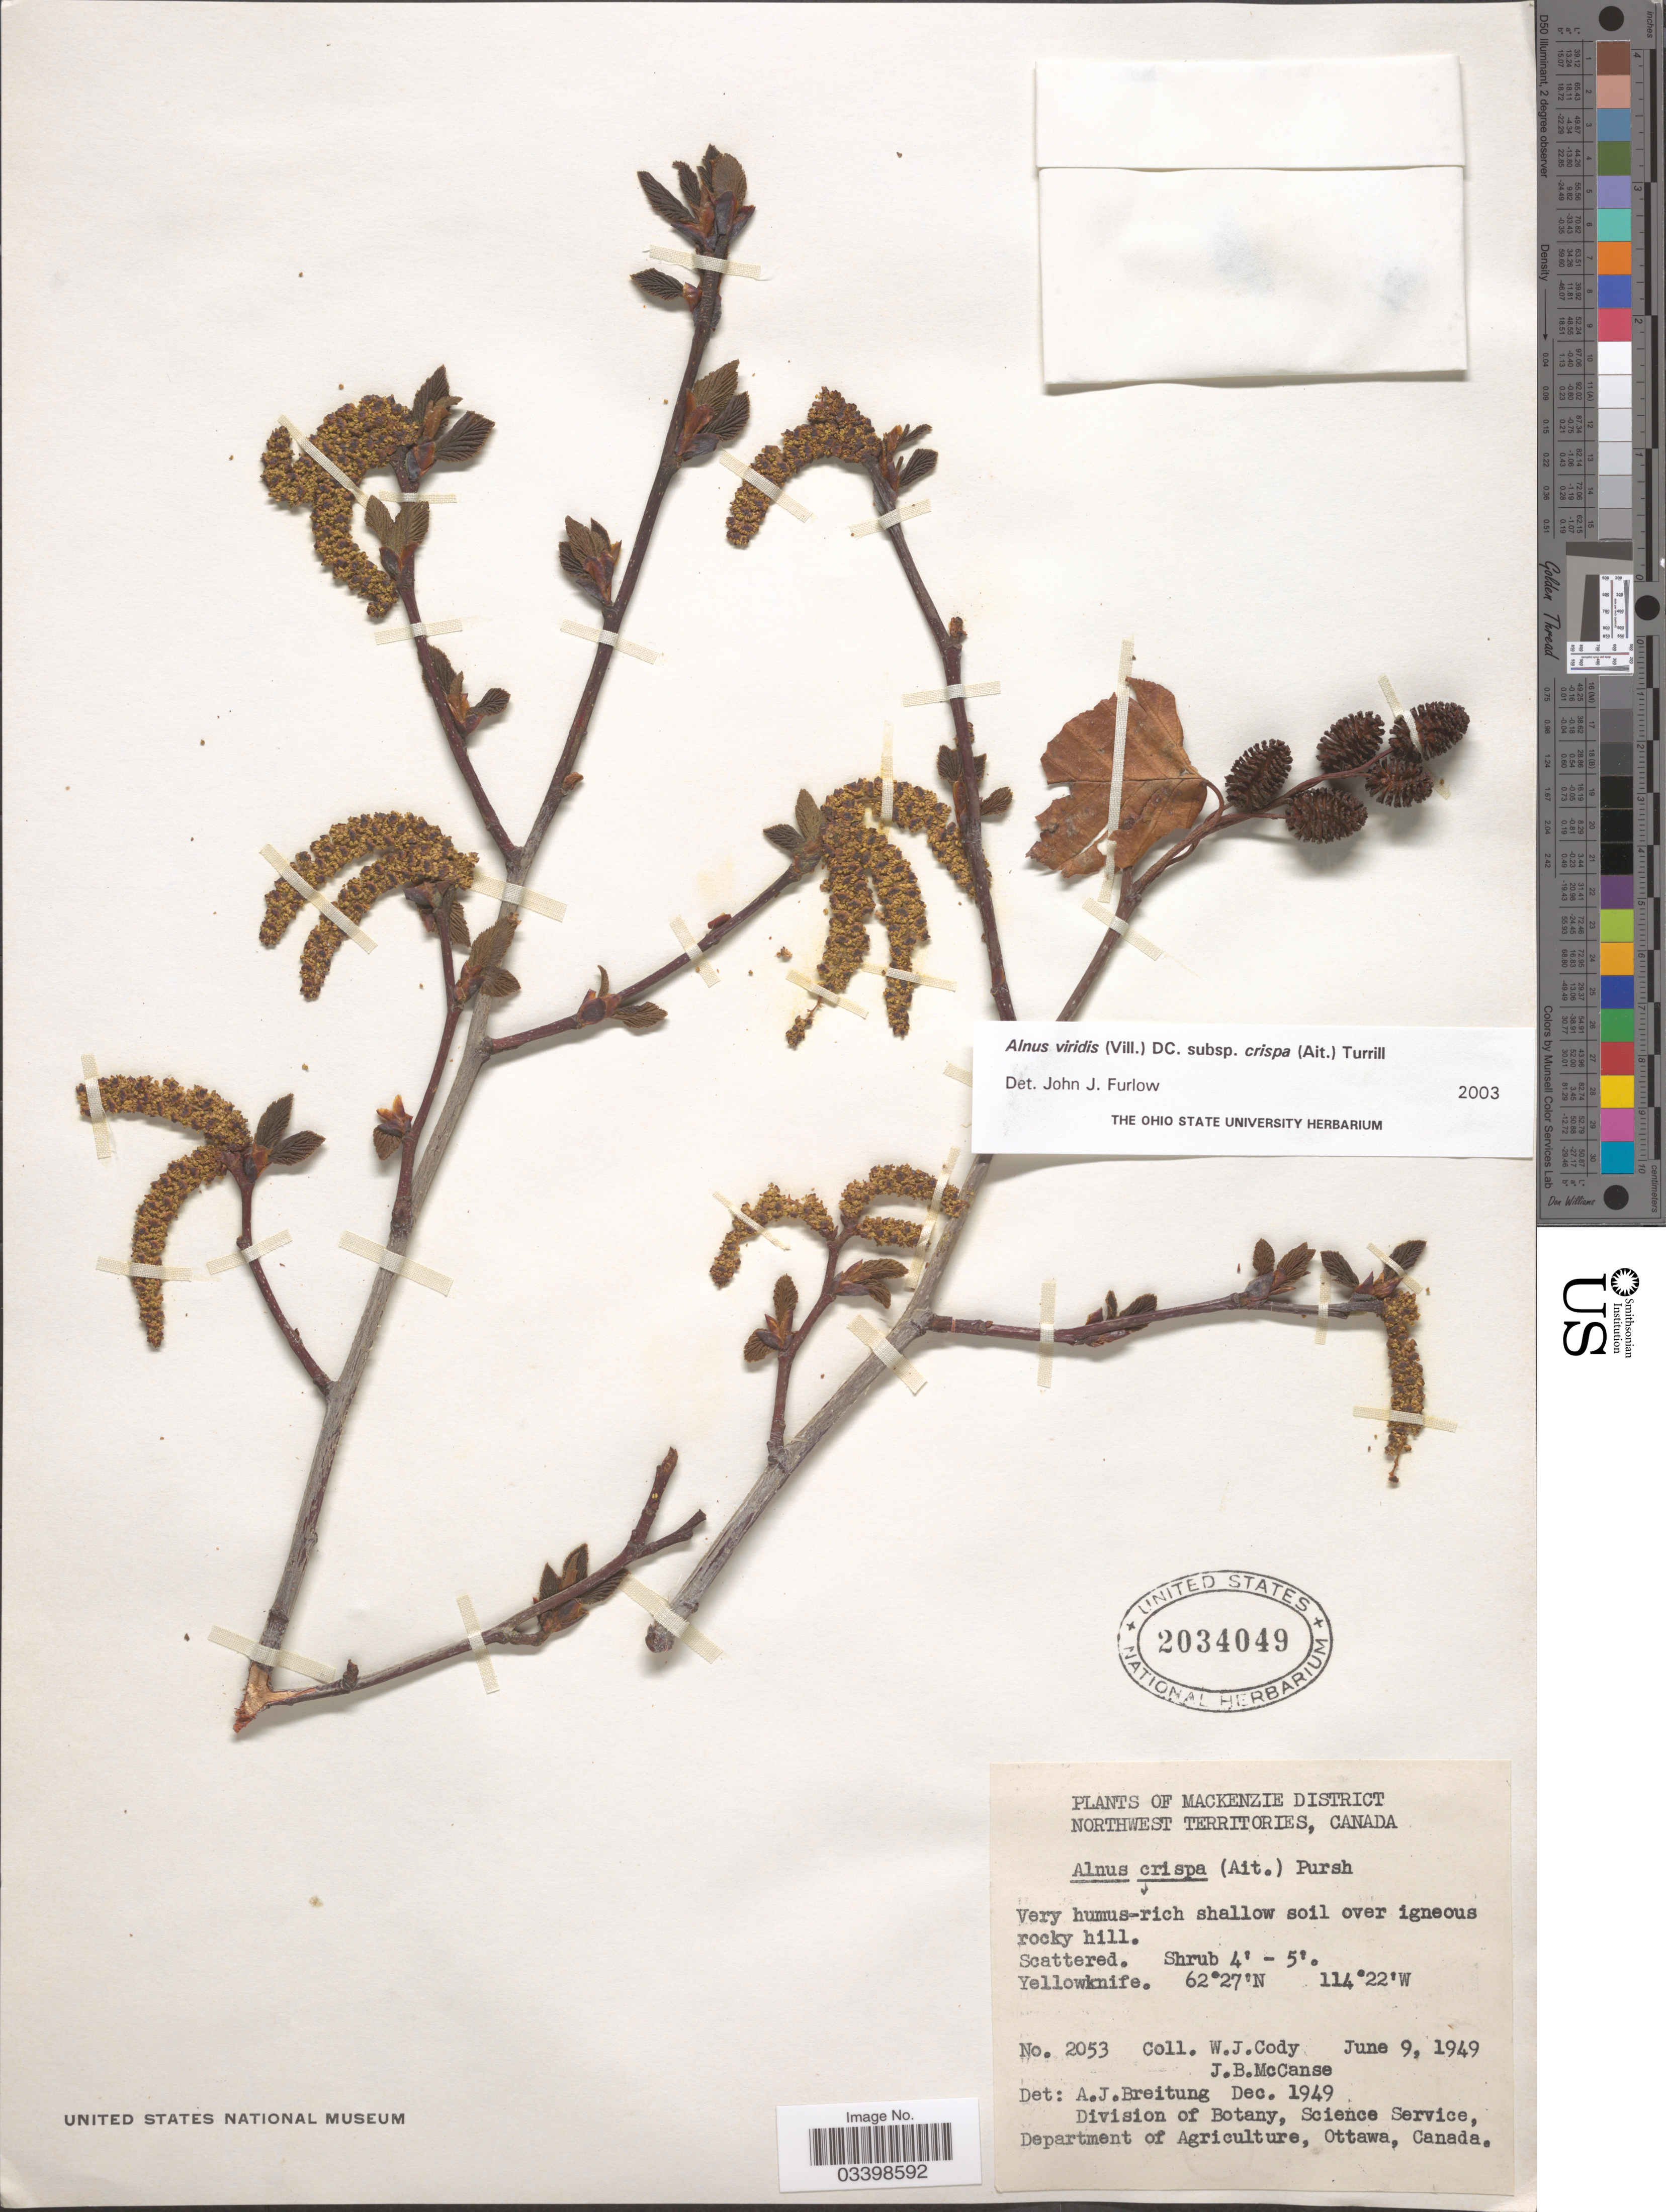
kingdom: Plantae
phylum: Tracheophyta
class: Magnoliopsida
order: Fagales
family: Betulaceae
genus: Alnus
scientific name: Alnus viridis subsp. crispa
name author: (Aiton) Turrill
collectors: W. Cody & J. McCanse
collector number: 2053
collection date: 1949-06-09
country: Canada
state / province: Northwest Territories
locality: Mackenzie District. Yellowknife.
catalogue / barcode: US 2034049